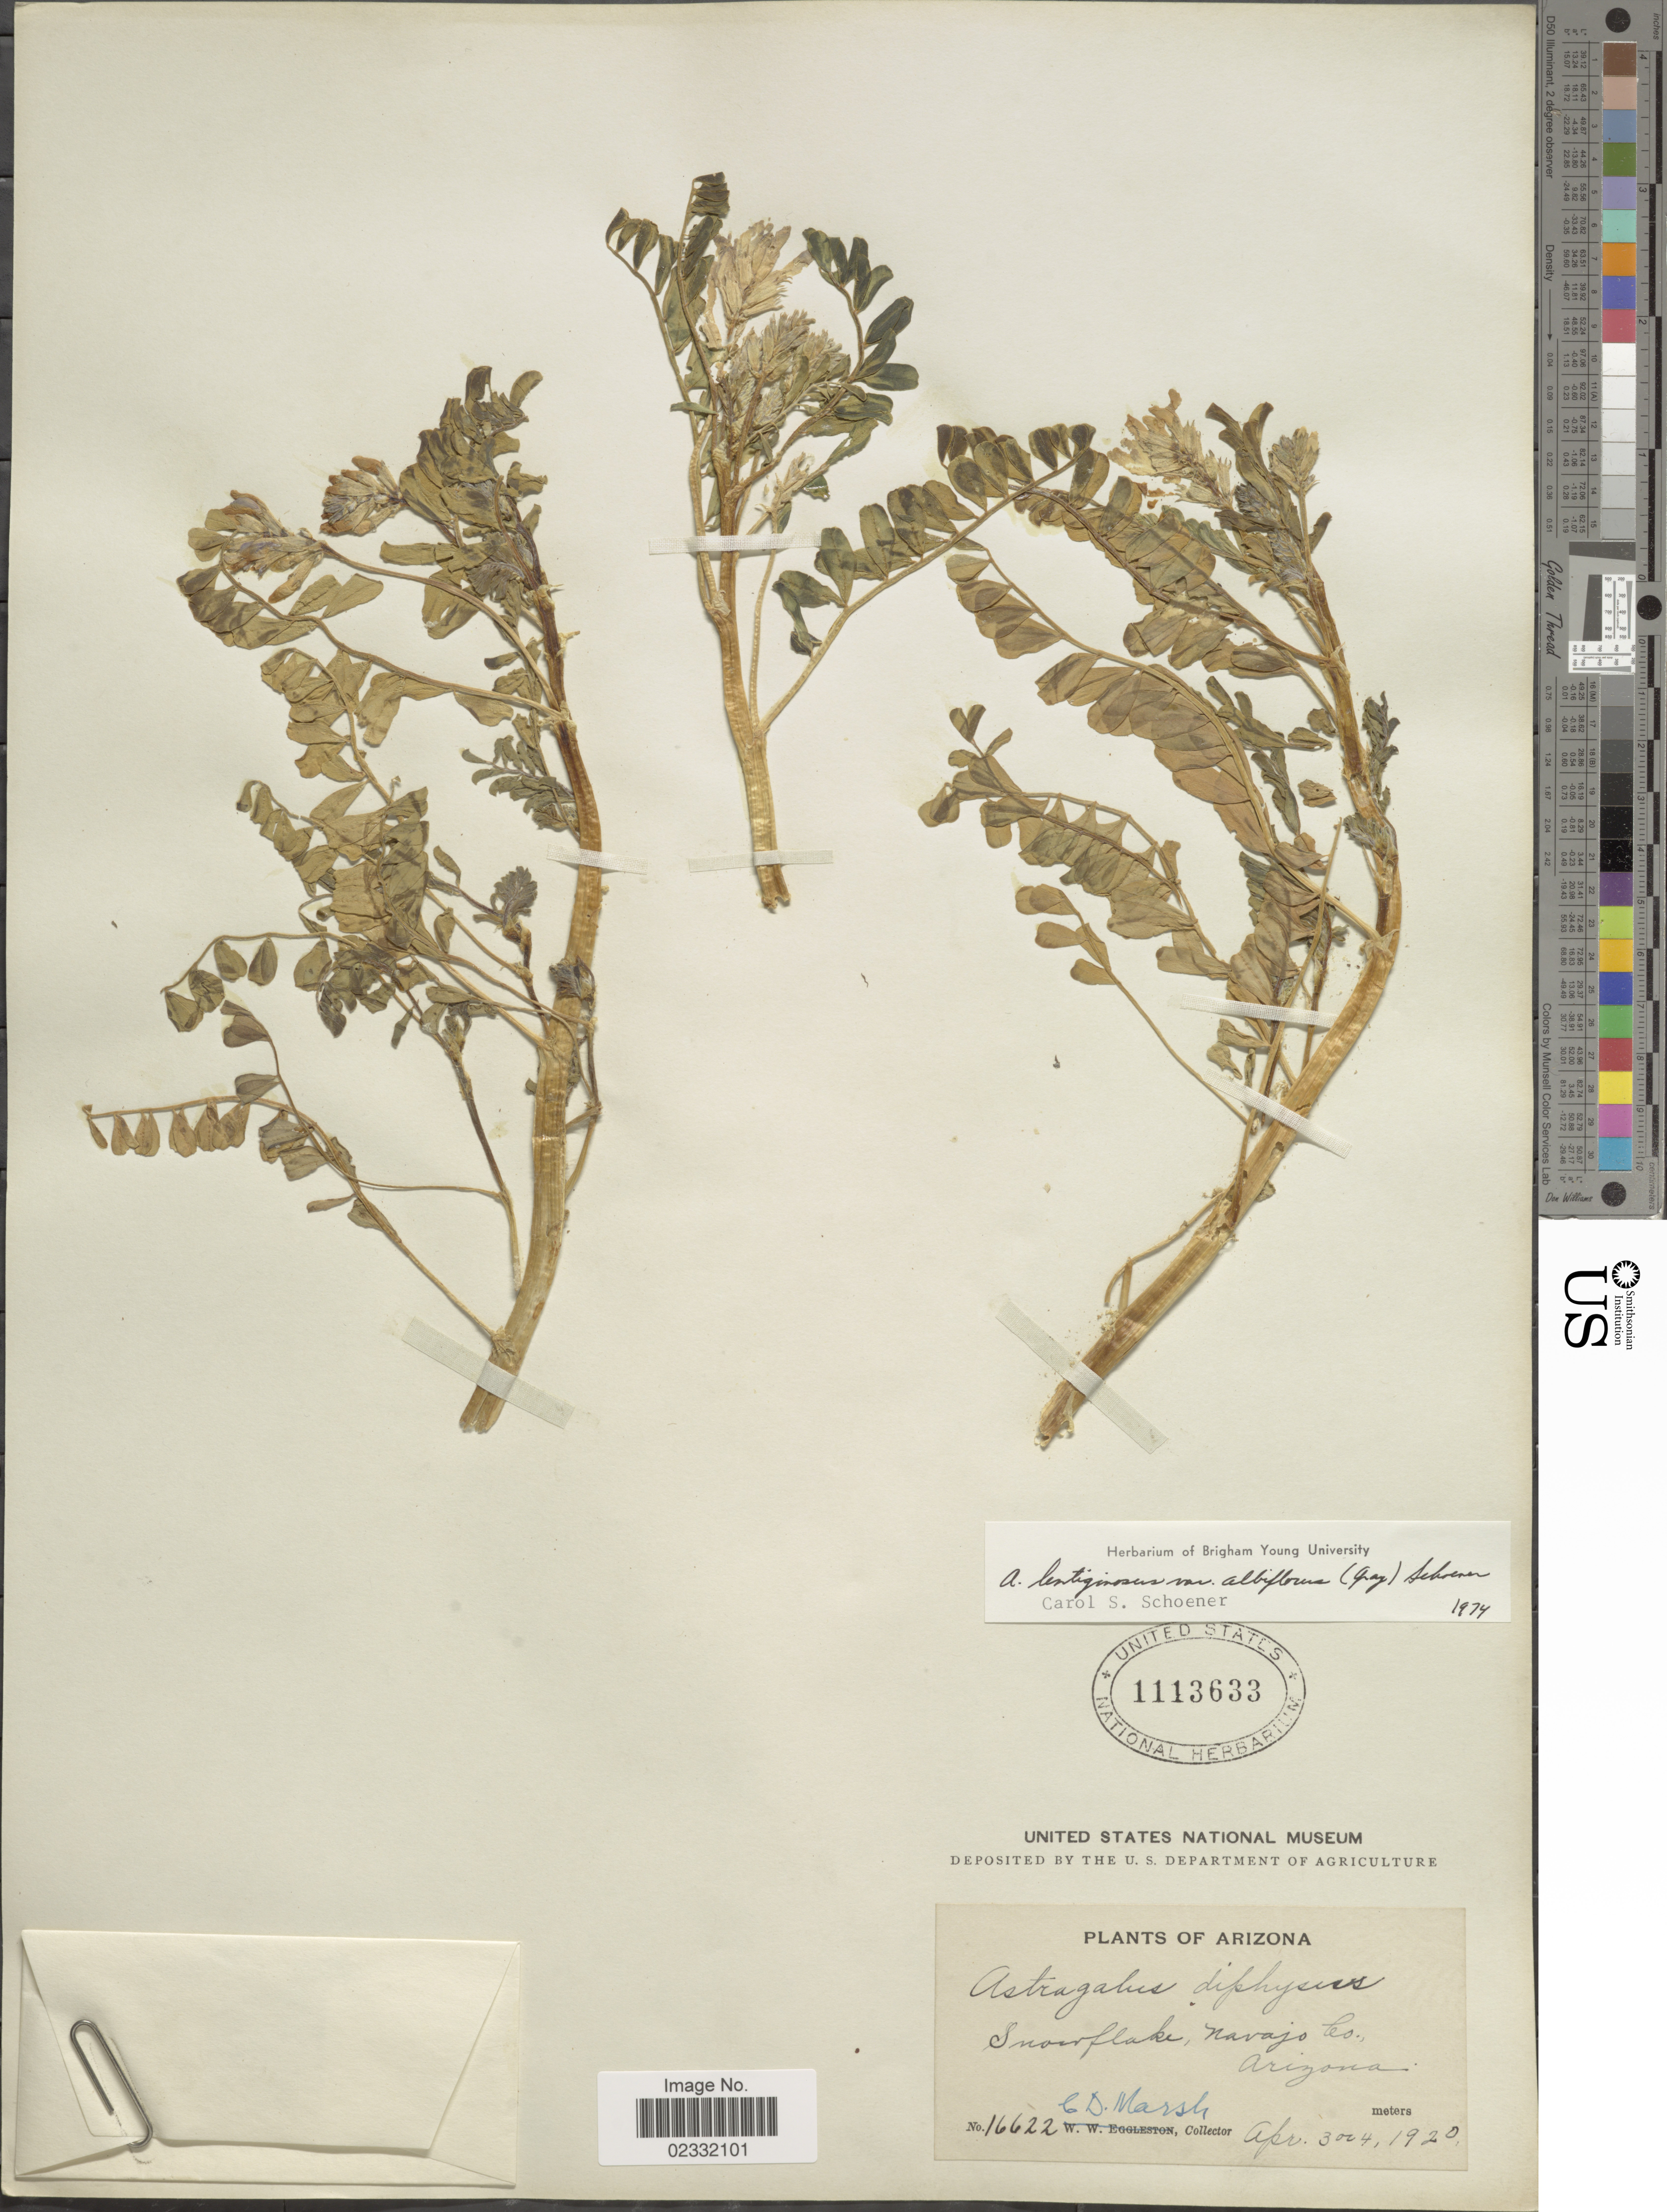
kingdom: Plantae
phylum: Tracheophyta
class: Magnoliopsida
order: Fabales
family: Fabaceae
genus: Astragalus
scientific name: Astragalus lentiginosus var. albiflorus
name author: (A. Gray) Schoener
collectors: C. D. Marsh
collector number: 16622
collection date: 1920-04-03/1920-04-04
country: United States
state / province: Arizona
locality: Snowflake, Navajo Co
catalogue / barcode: US 1113633